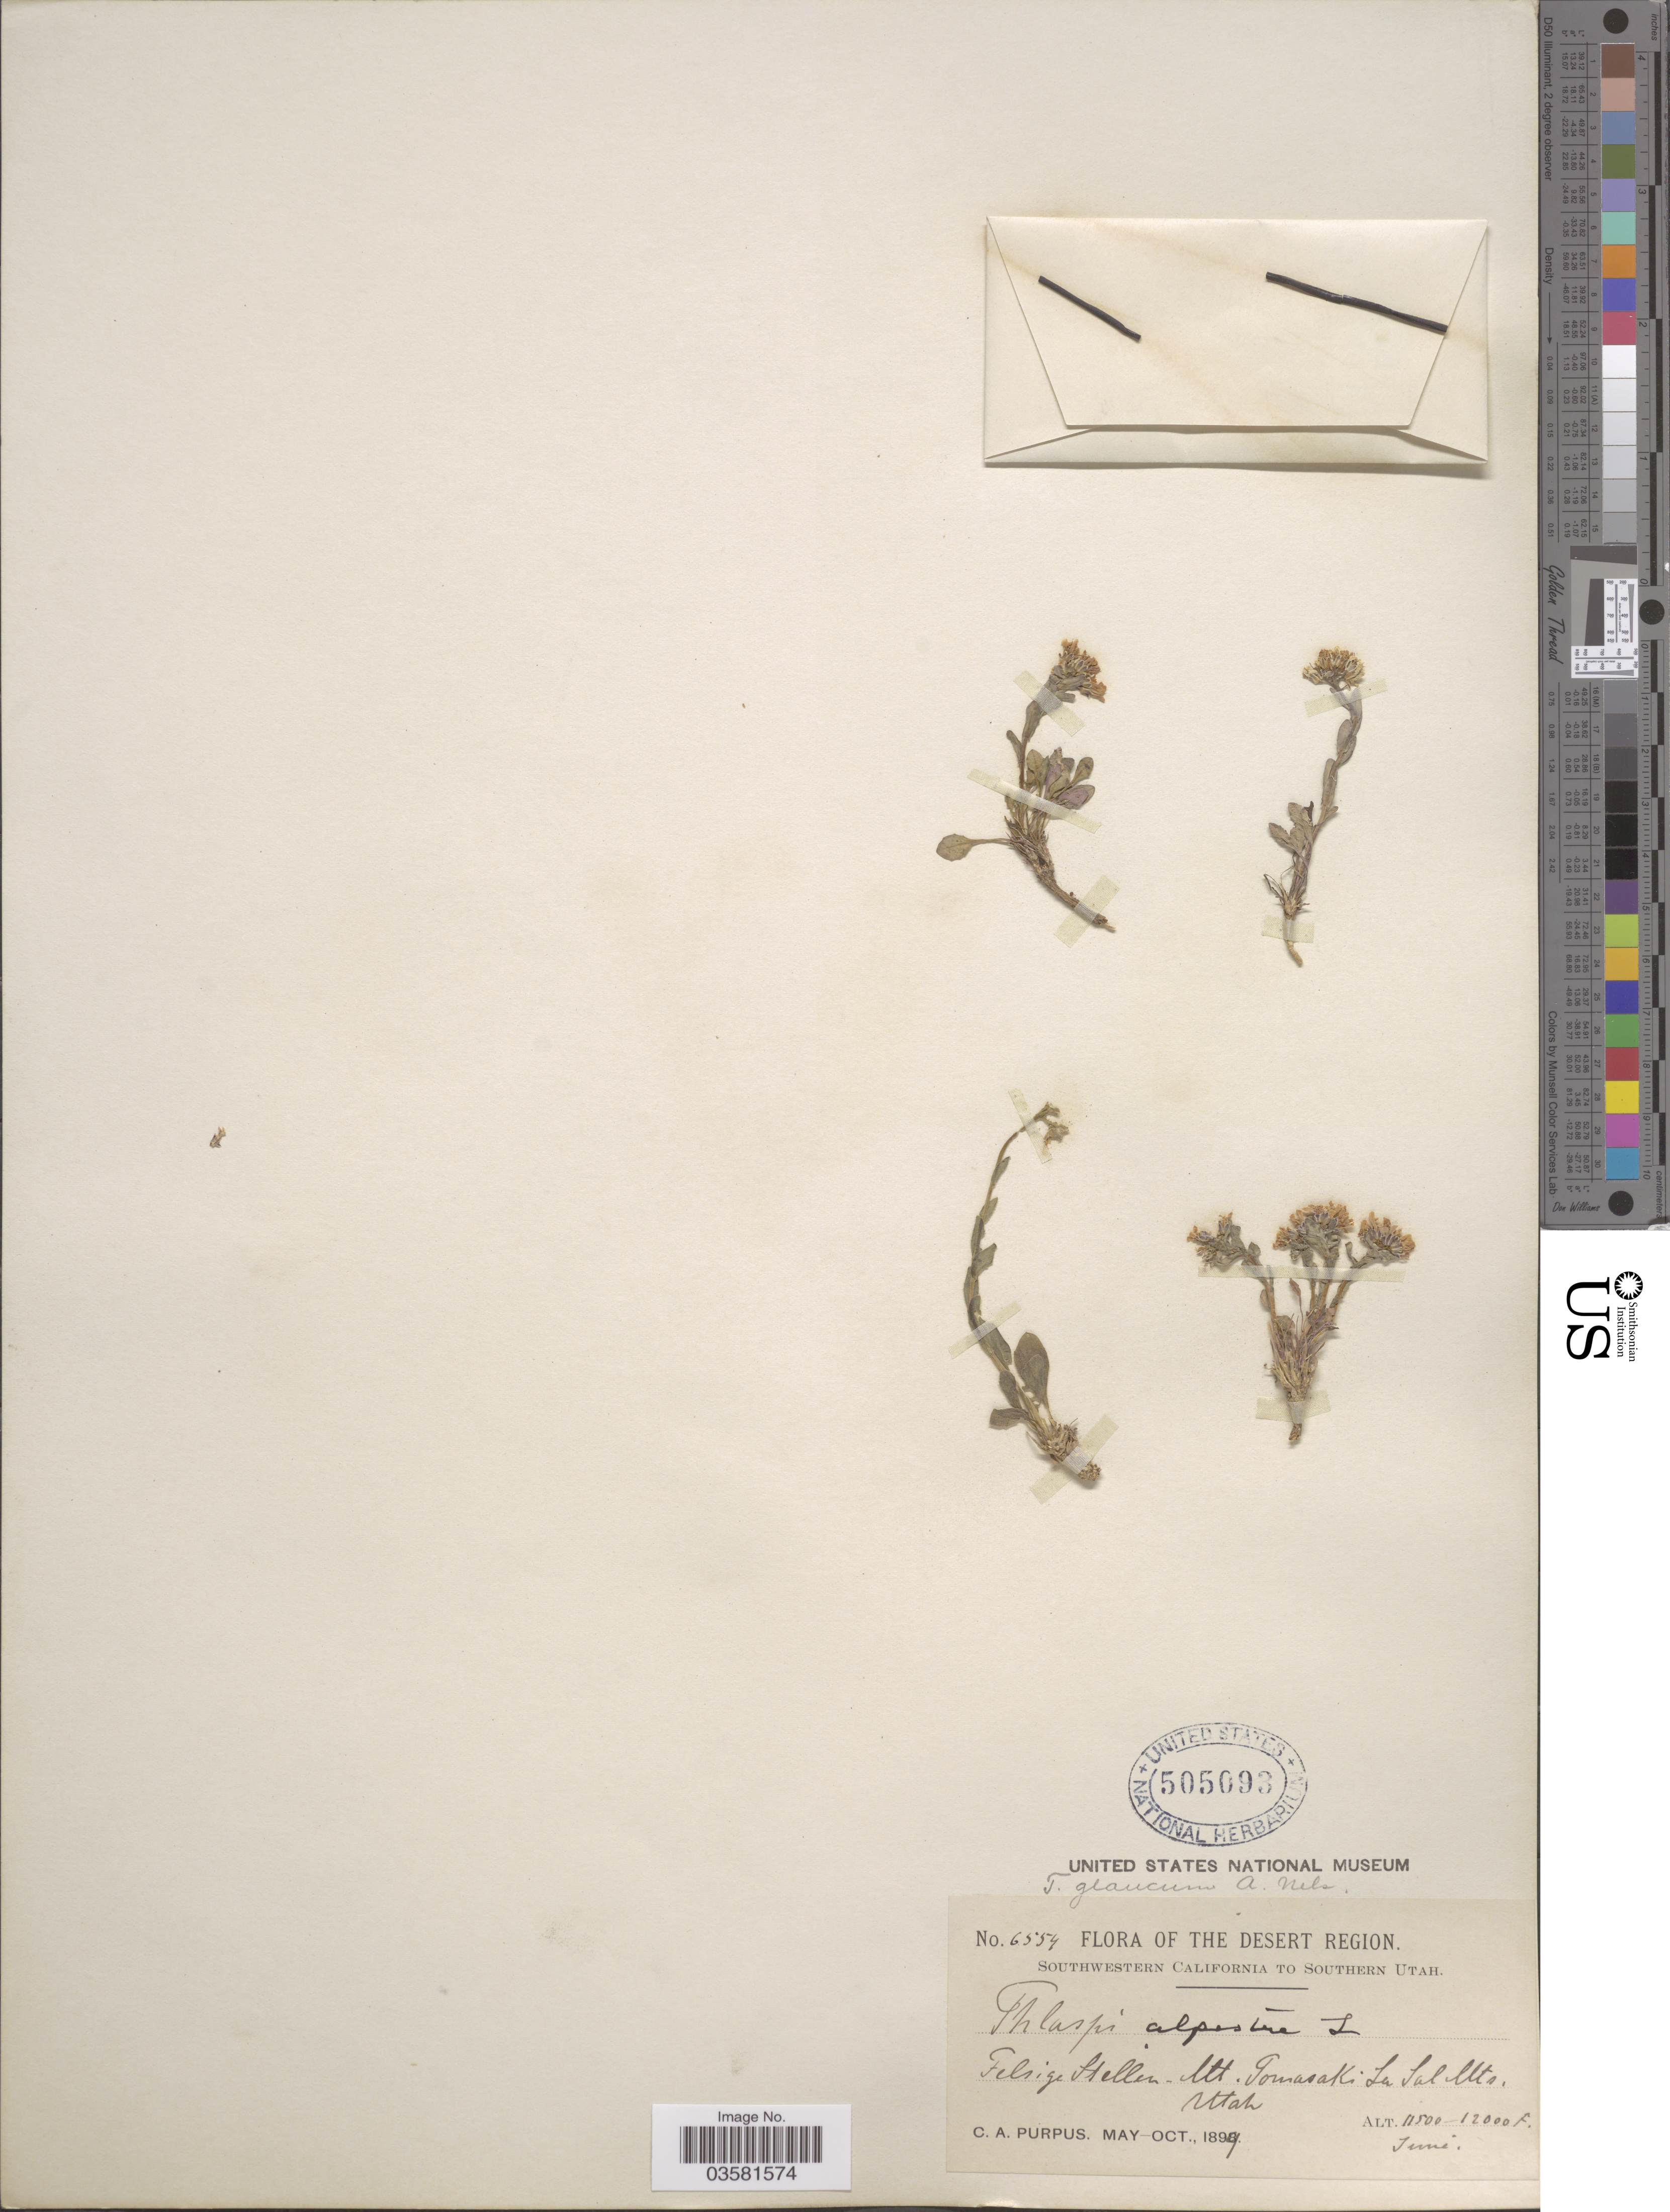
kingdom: Plantae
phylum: Tracheophyta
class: Magnoliopsida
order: Brassicales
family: Brassicaceae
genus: Thlaspi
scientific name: Thlaspi fendleri var. glaucum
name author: (A. Nelson) C.L. Hitchc.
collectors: C. A. Purpus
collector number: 6554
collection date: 1899-06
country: United States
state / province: Utah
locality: The Desert Region. Southern Utah. Mt. Gomasaki La Sal Mts.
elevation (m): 3505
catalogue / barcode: US 505093